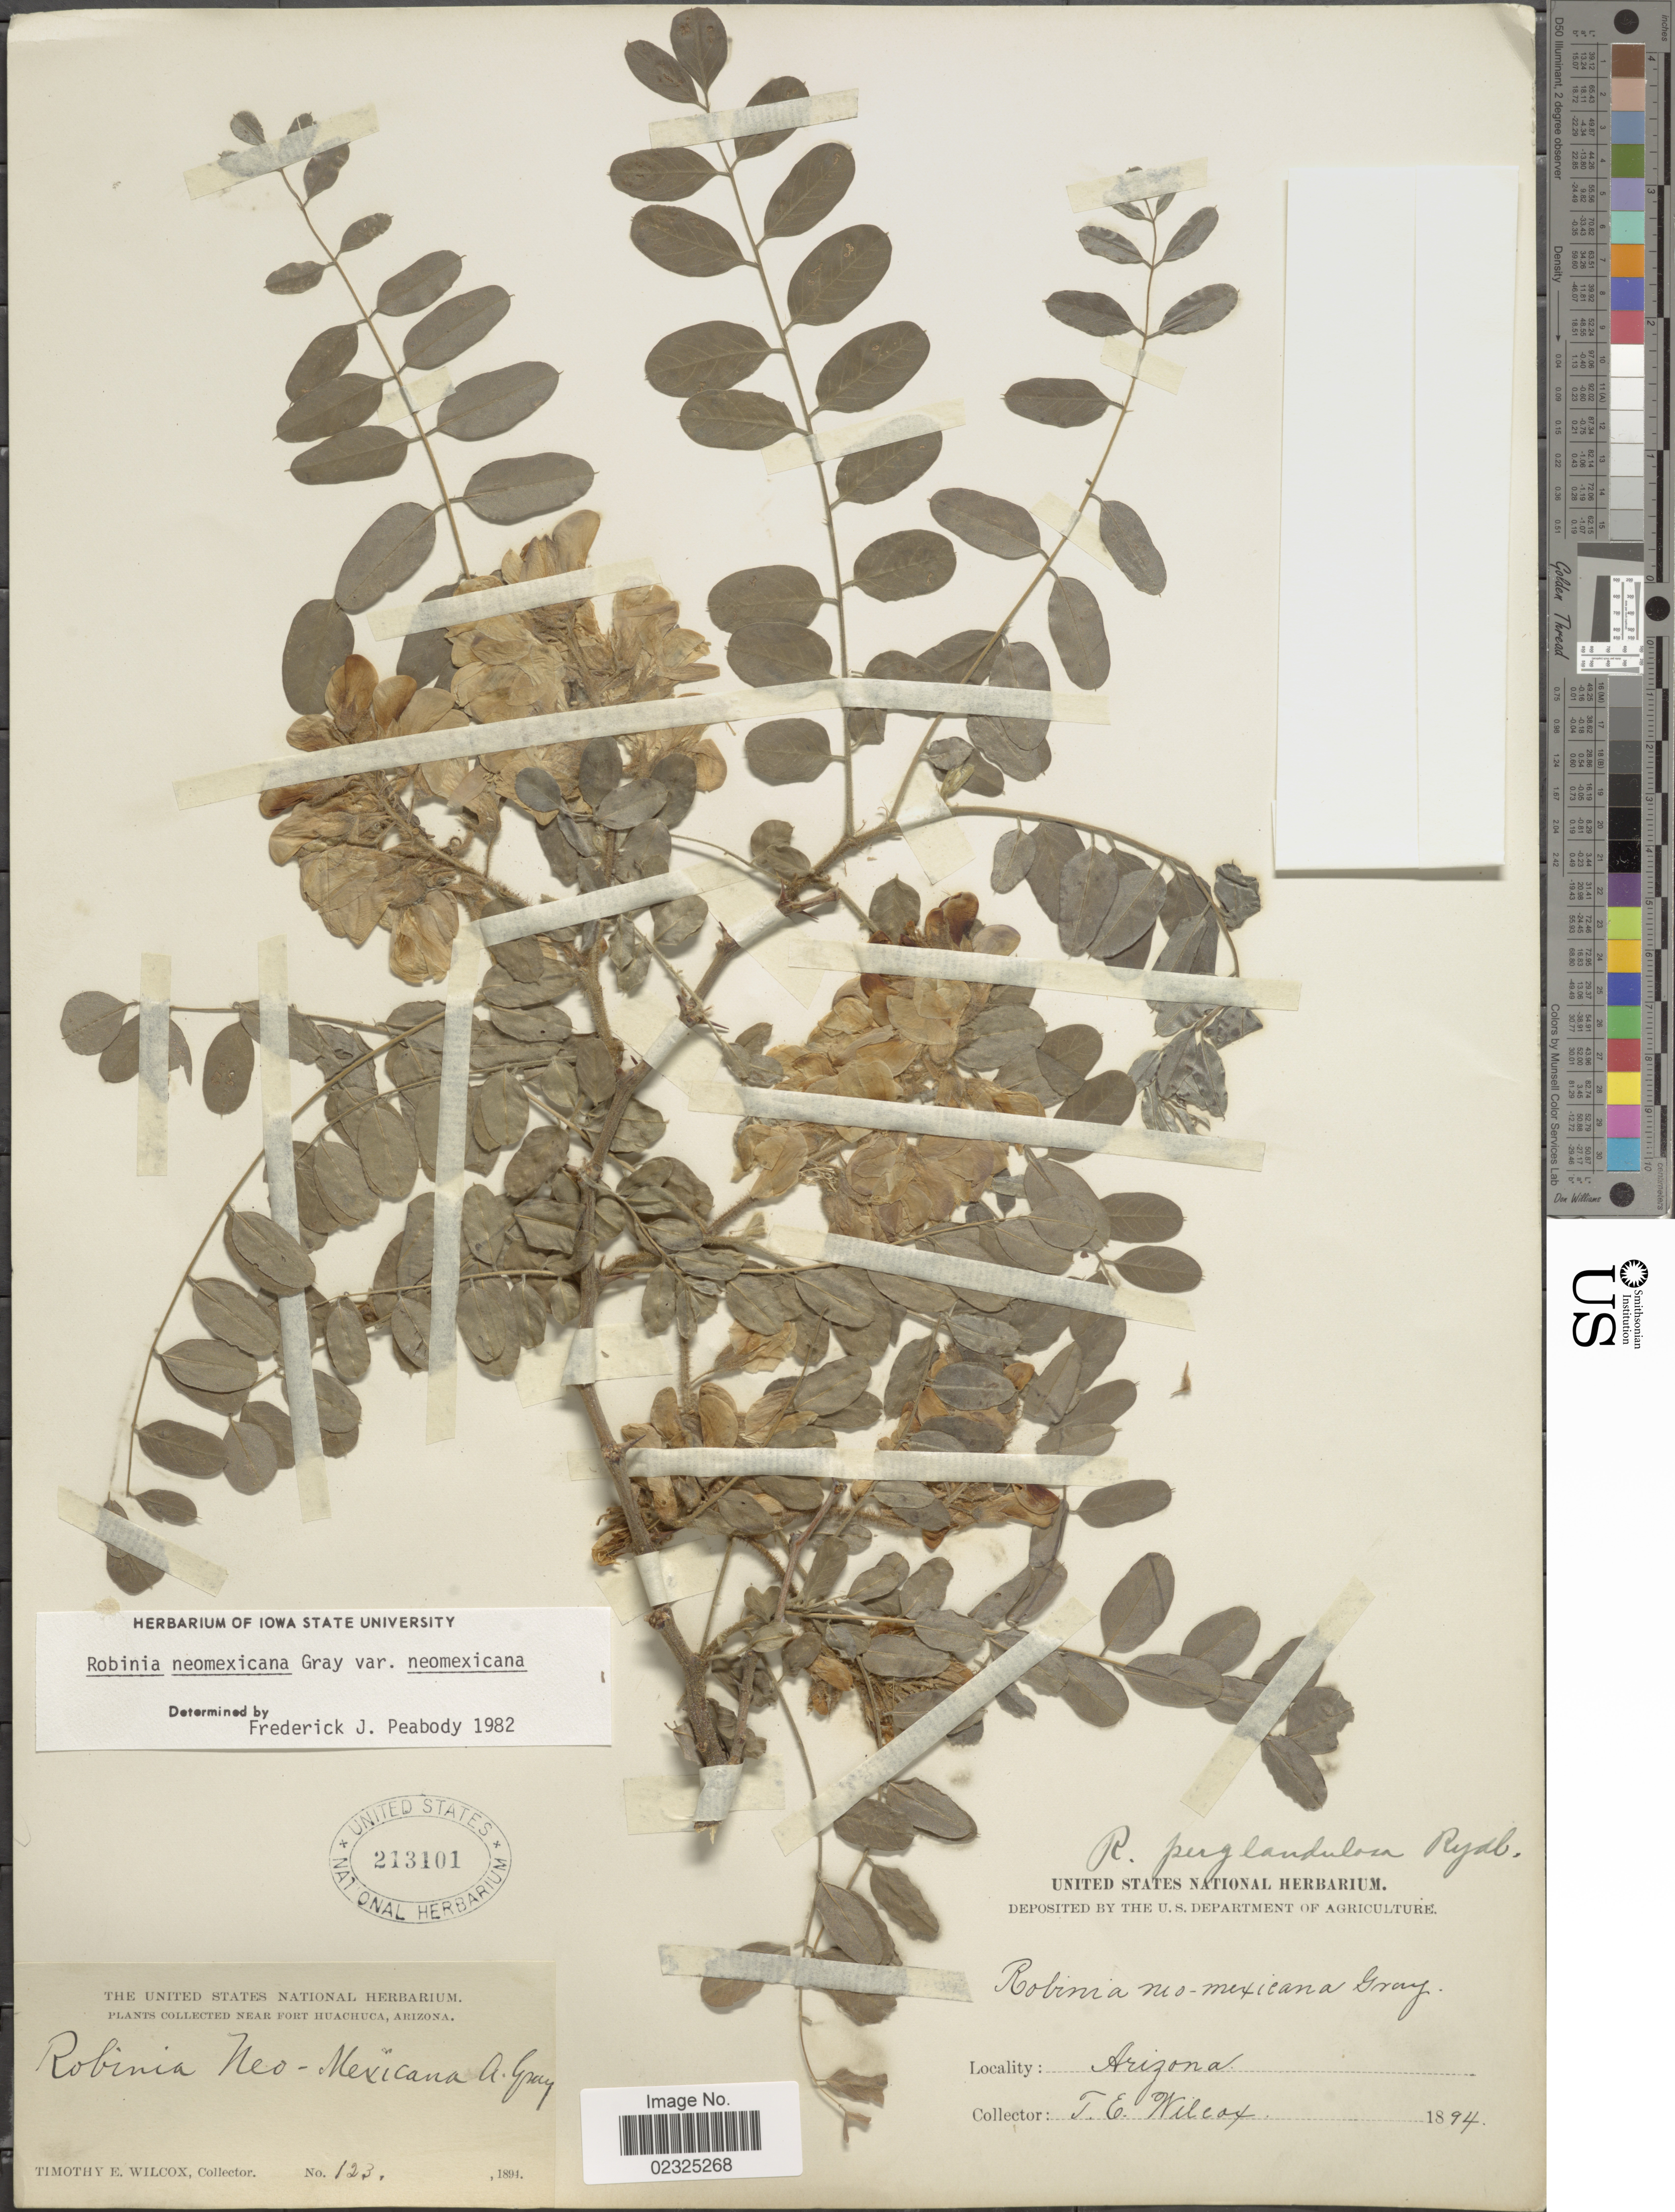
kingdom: Plantae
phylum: Tracheophyta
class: Magnoliopsida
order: Fabales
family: Fabaceae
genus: Robinia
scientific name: Robinia luxurians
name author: (Dieck) Rydb.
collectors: T. E. Wilcox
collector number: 123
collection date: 1894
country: United States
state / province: Arizona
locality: Near Fort Huachuca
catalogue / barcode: US 213101